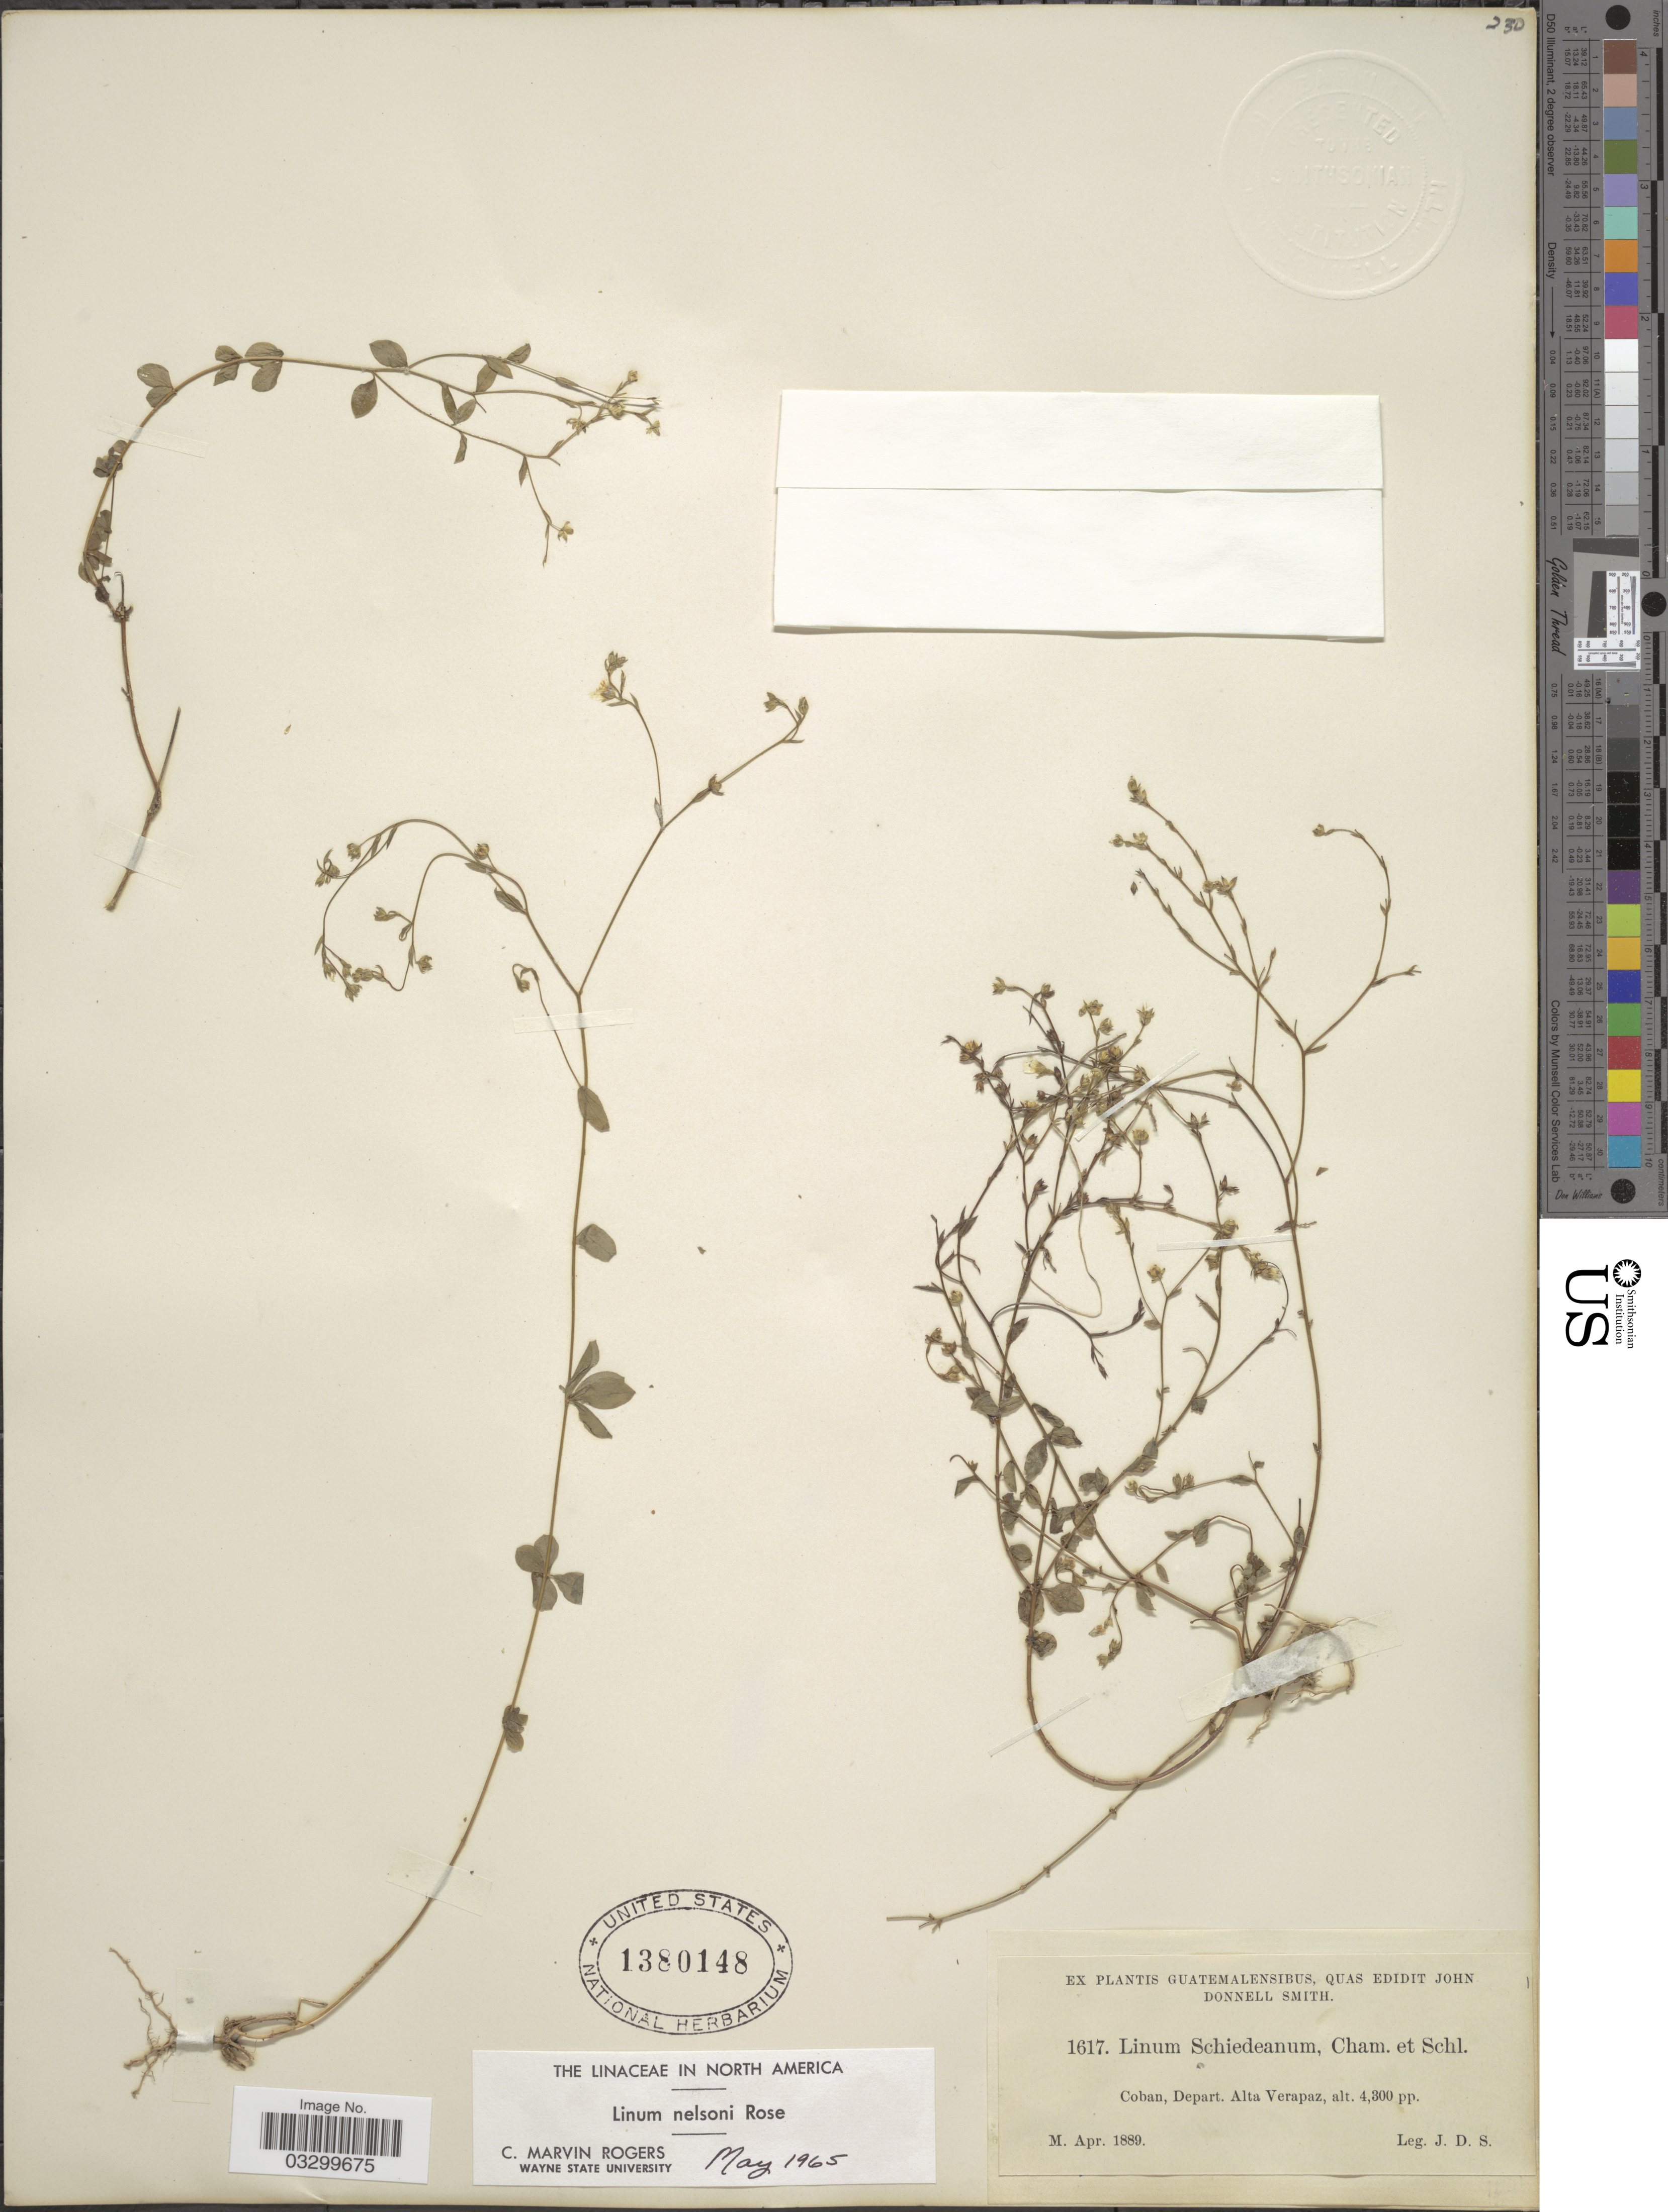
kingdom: Plantae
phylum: Tracheophyta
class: Magnoliopsida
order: Malpighiales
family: Linaceae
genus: Linum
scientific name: Linum nelsonii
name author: Rose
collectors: J. Donnell Smith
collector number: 1617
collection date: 1889-04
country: Guatemala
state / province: Alta Verapaz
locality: Coban, Depart. Alta Verapaz.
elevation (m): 1311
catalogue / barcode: US 1380148